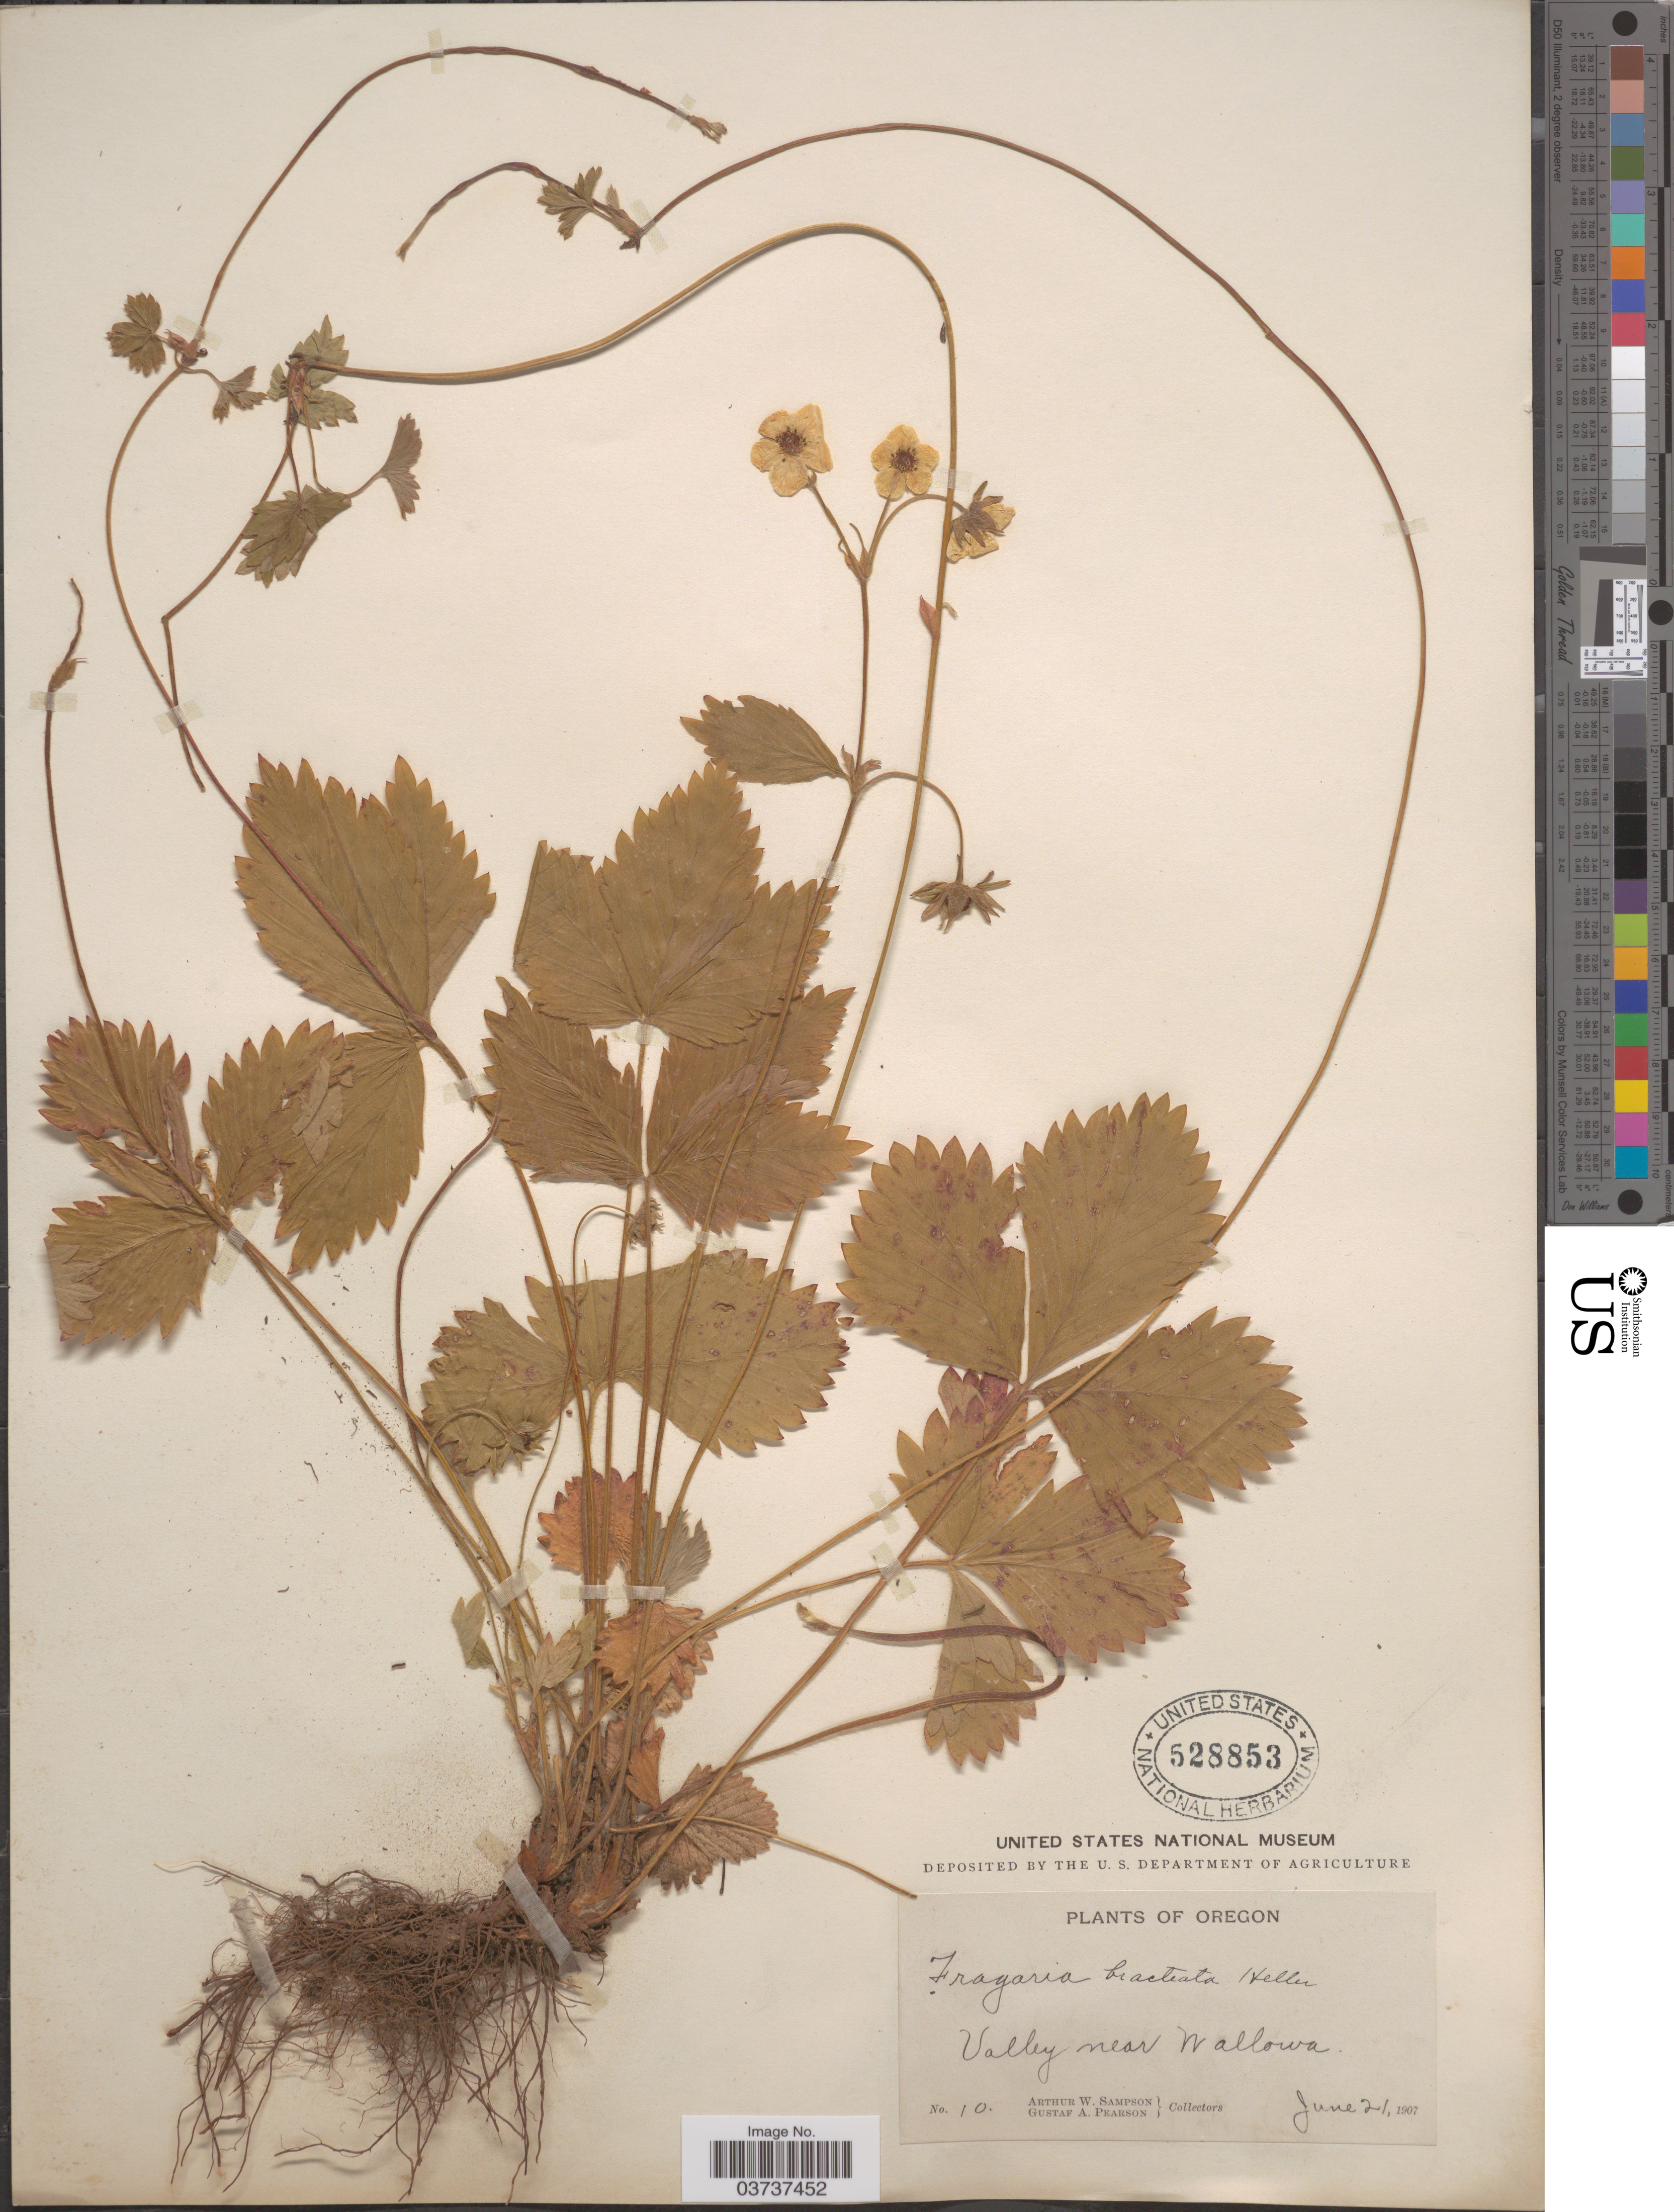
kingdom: Plantae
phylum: Tracheophyta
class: Magnoliopsida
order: Rosales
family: Rosaceae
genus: Fragaria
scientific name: Fragaria vesca subsp. bracteata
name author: L.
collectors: A. Sampson & G. Pearson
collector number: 10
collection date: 1907-06-21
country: United States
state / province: Oregon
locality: Valley near Wallowa.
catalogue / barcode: US 528853